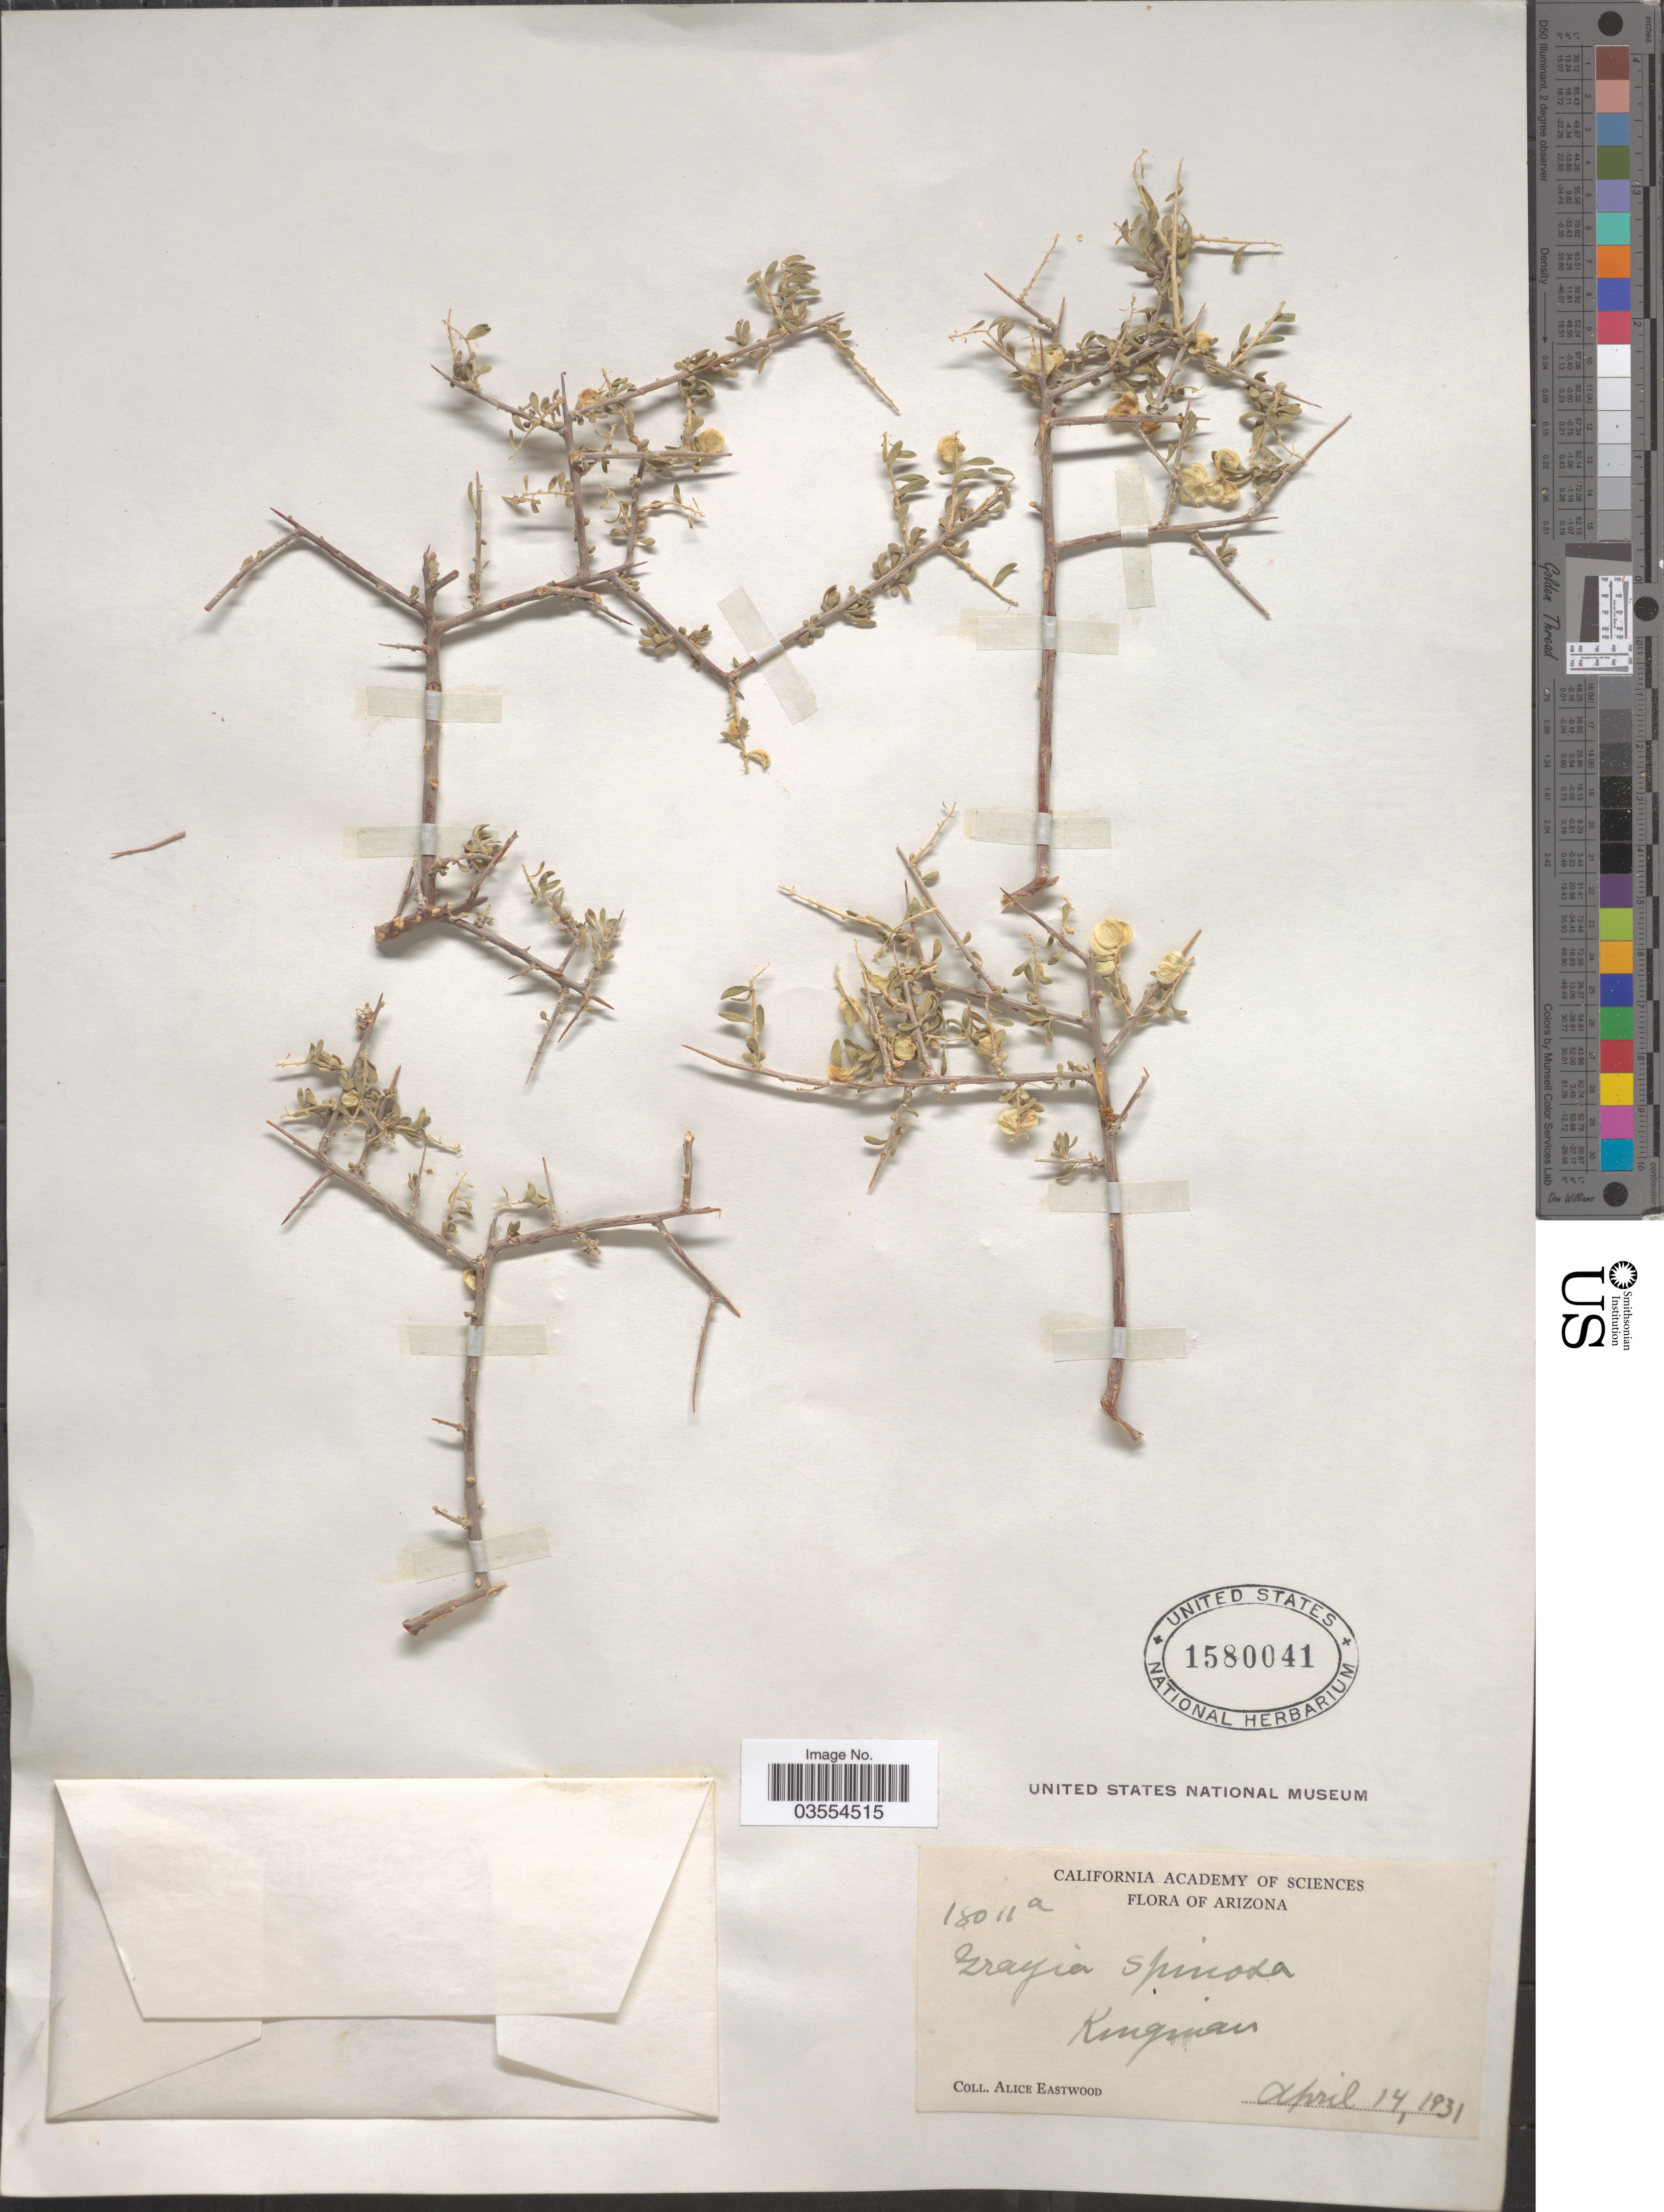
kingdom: Plantae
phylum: Tracheophyta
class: Magnoliopsida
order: Caryophyllales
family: Amaranthaceae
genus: Grayia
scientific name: Grayia spinosa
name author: (Hook.) Moq.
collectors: A. Eastwood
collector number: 18011a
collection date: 1931-04-14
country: United States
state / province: Arizona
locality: Kingman.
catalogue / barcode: US 1580041